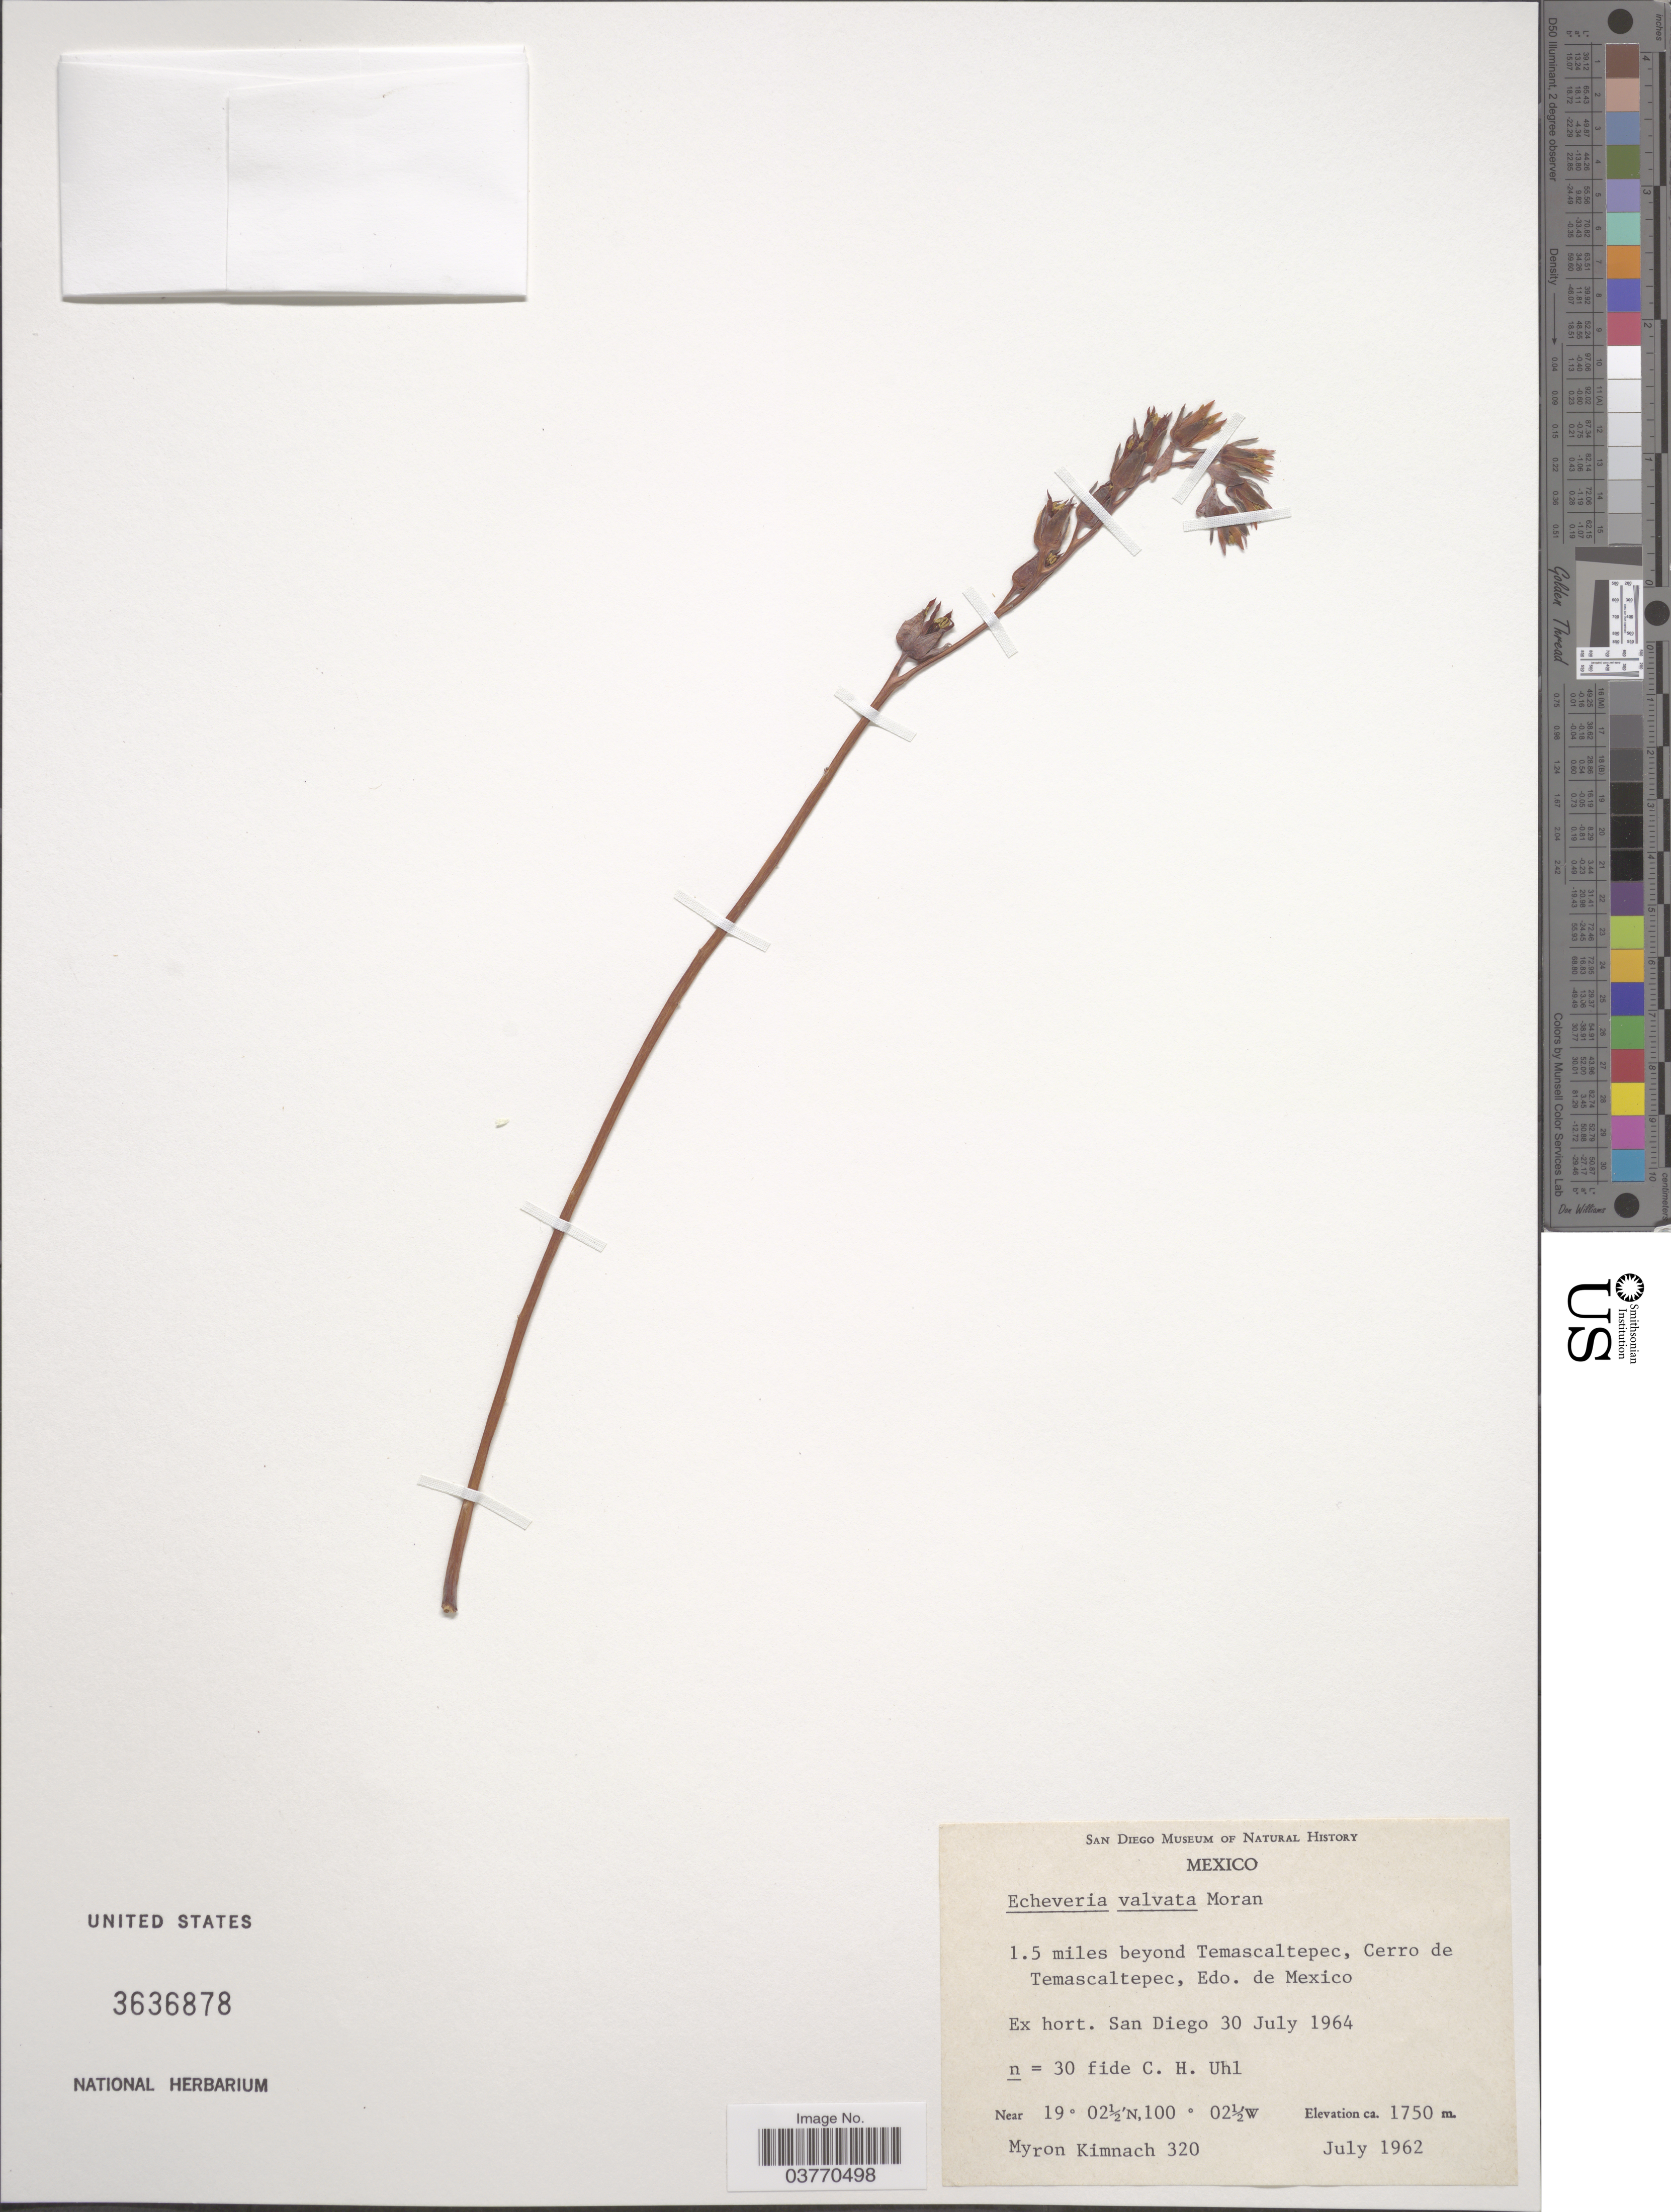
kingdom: Plantae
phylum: Tracheophyta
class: Magnoliopsida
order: Saxifragales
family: Crassulaceae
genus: Echeveria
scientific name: Echeveria valvata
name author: Moran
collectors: M. W. Kimnach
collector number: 320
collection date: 1962-07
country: Mexico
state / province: México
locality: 1.5 miles beyond Temascaltepec, Cerro de Temascaltepec, Edo. de Mexico.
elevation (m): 1750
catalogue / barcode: US 3636878